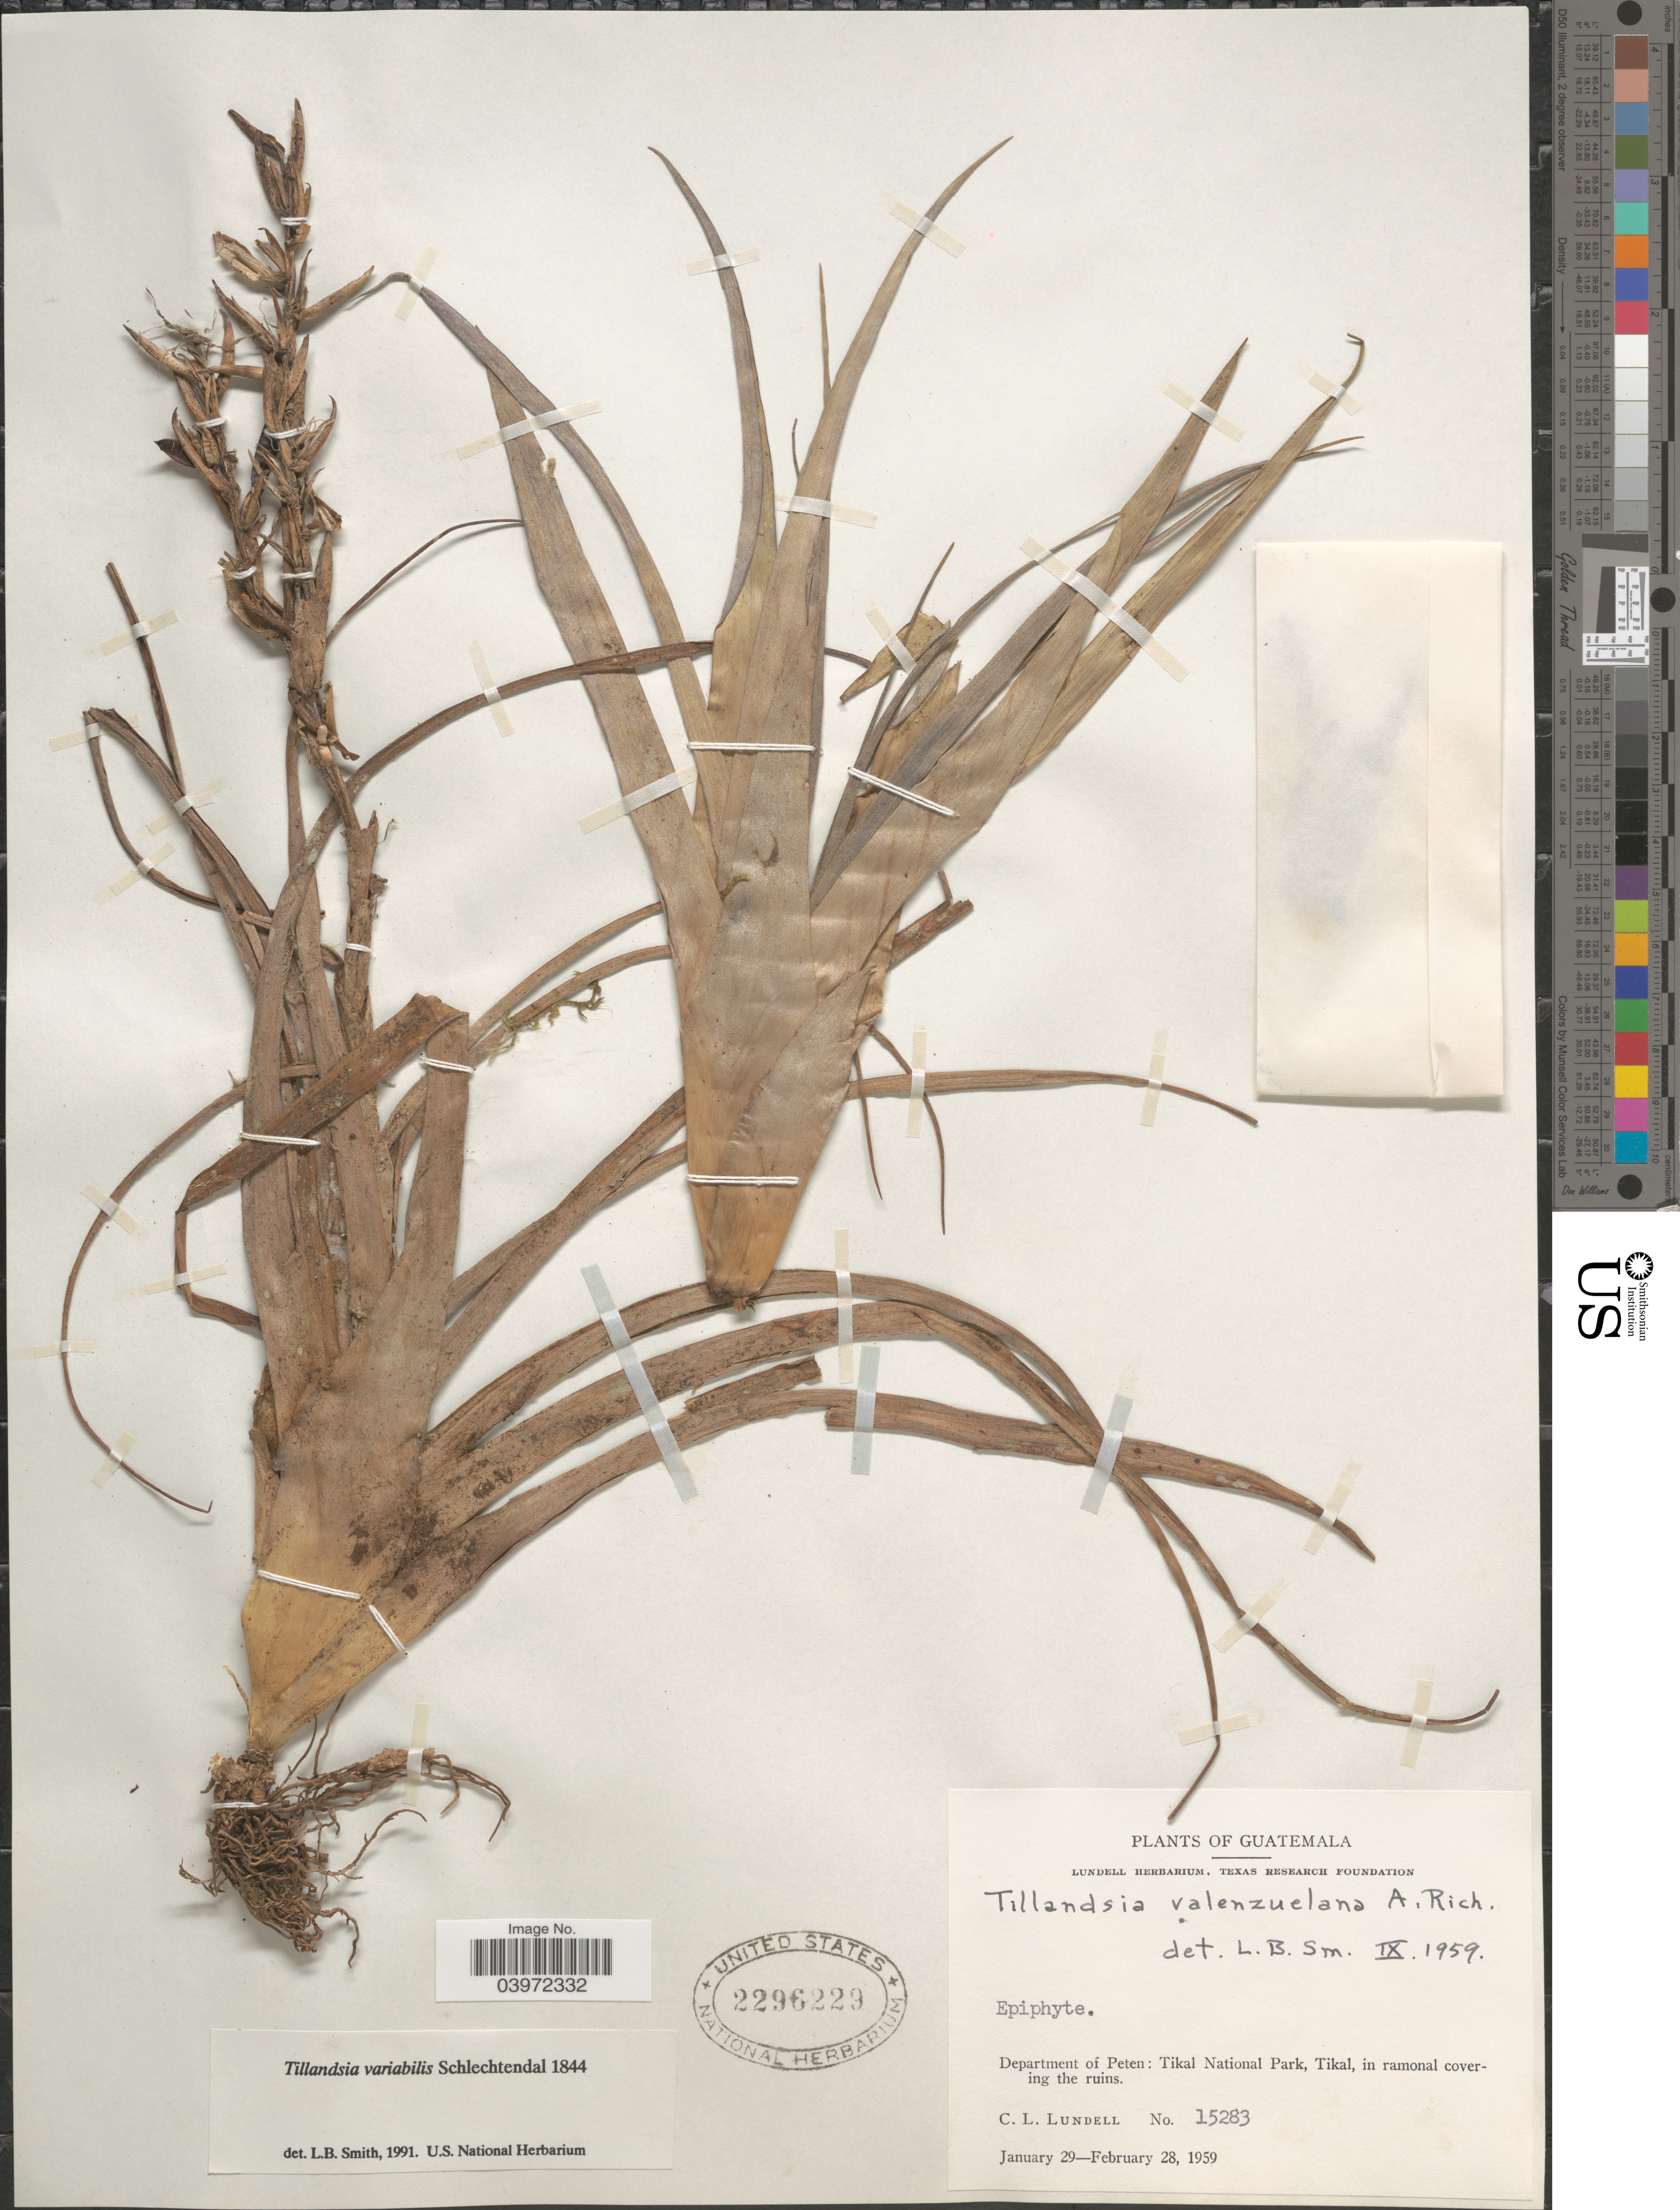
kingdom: Plantae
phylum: Tracheophyta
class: Liliopsida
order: Poales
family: Bromeliaceae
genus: Tillandsia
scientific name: Tillandsia variabilis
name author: Schltdl.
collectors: C. L. Lundell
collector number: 15283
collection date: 1959-01-29/1959-02-28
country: Guatemala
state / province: El Peten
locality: Department of Peten: Tikan National Park, Tikal, in ramonal covering the ruins.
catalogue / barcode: US 2296229